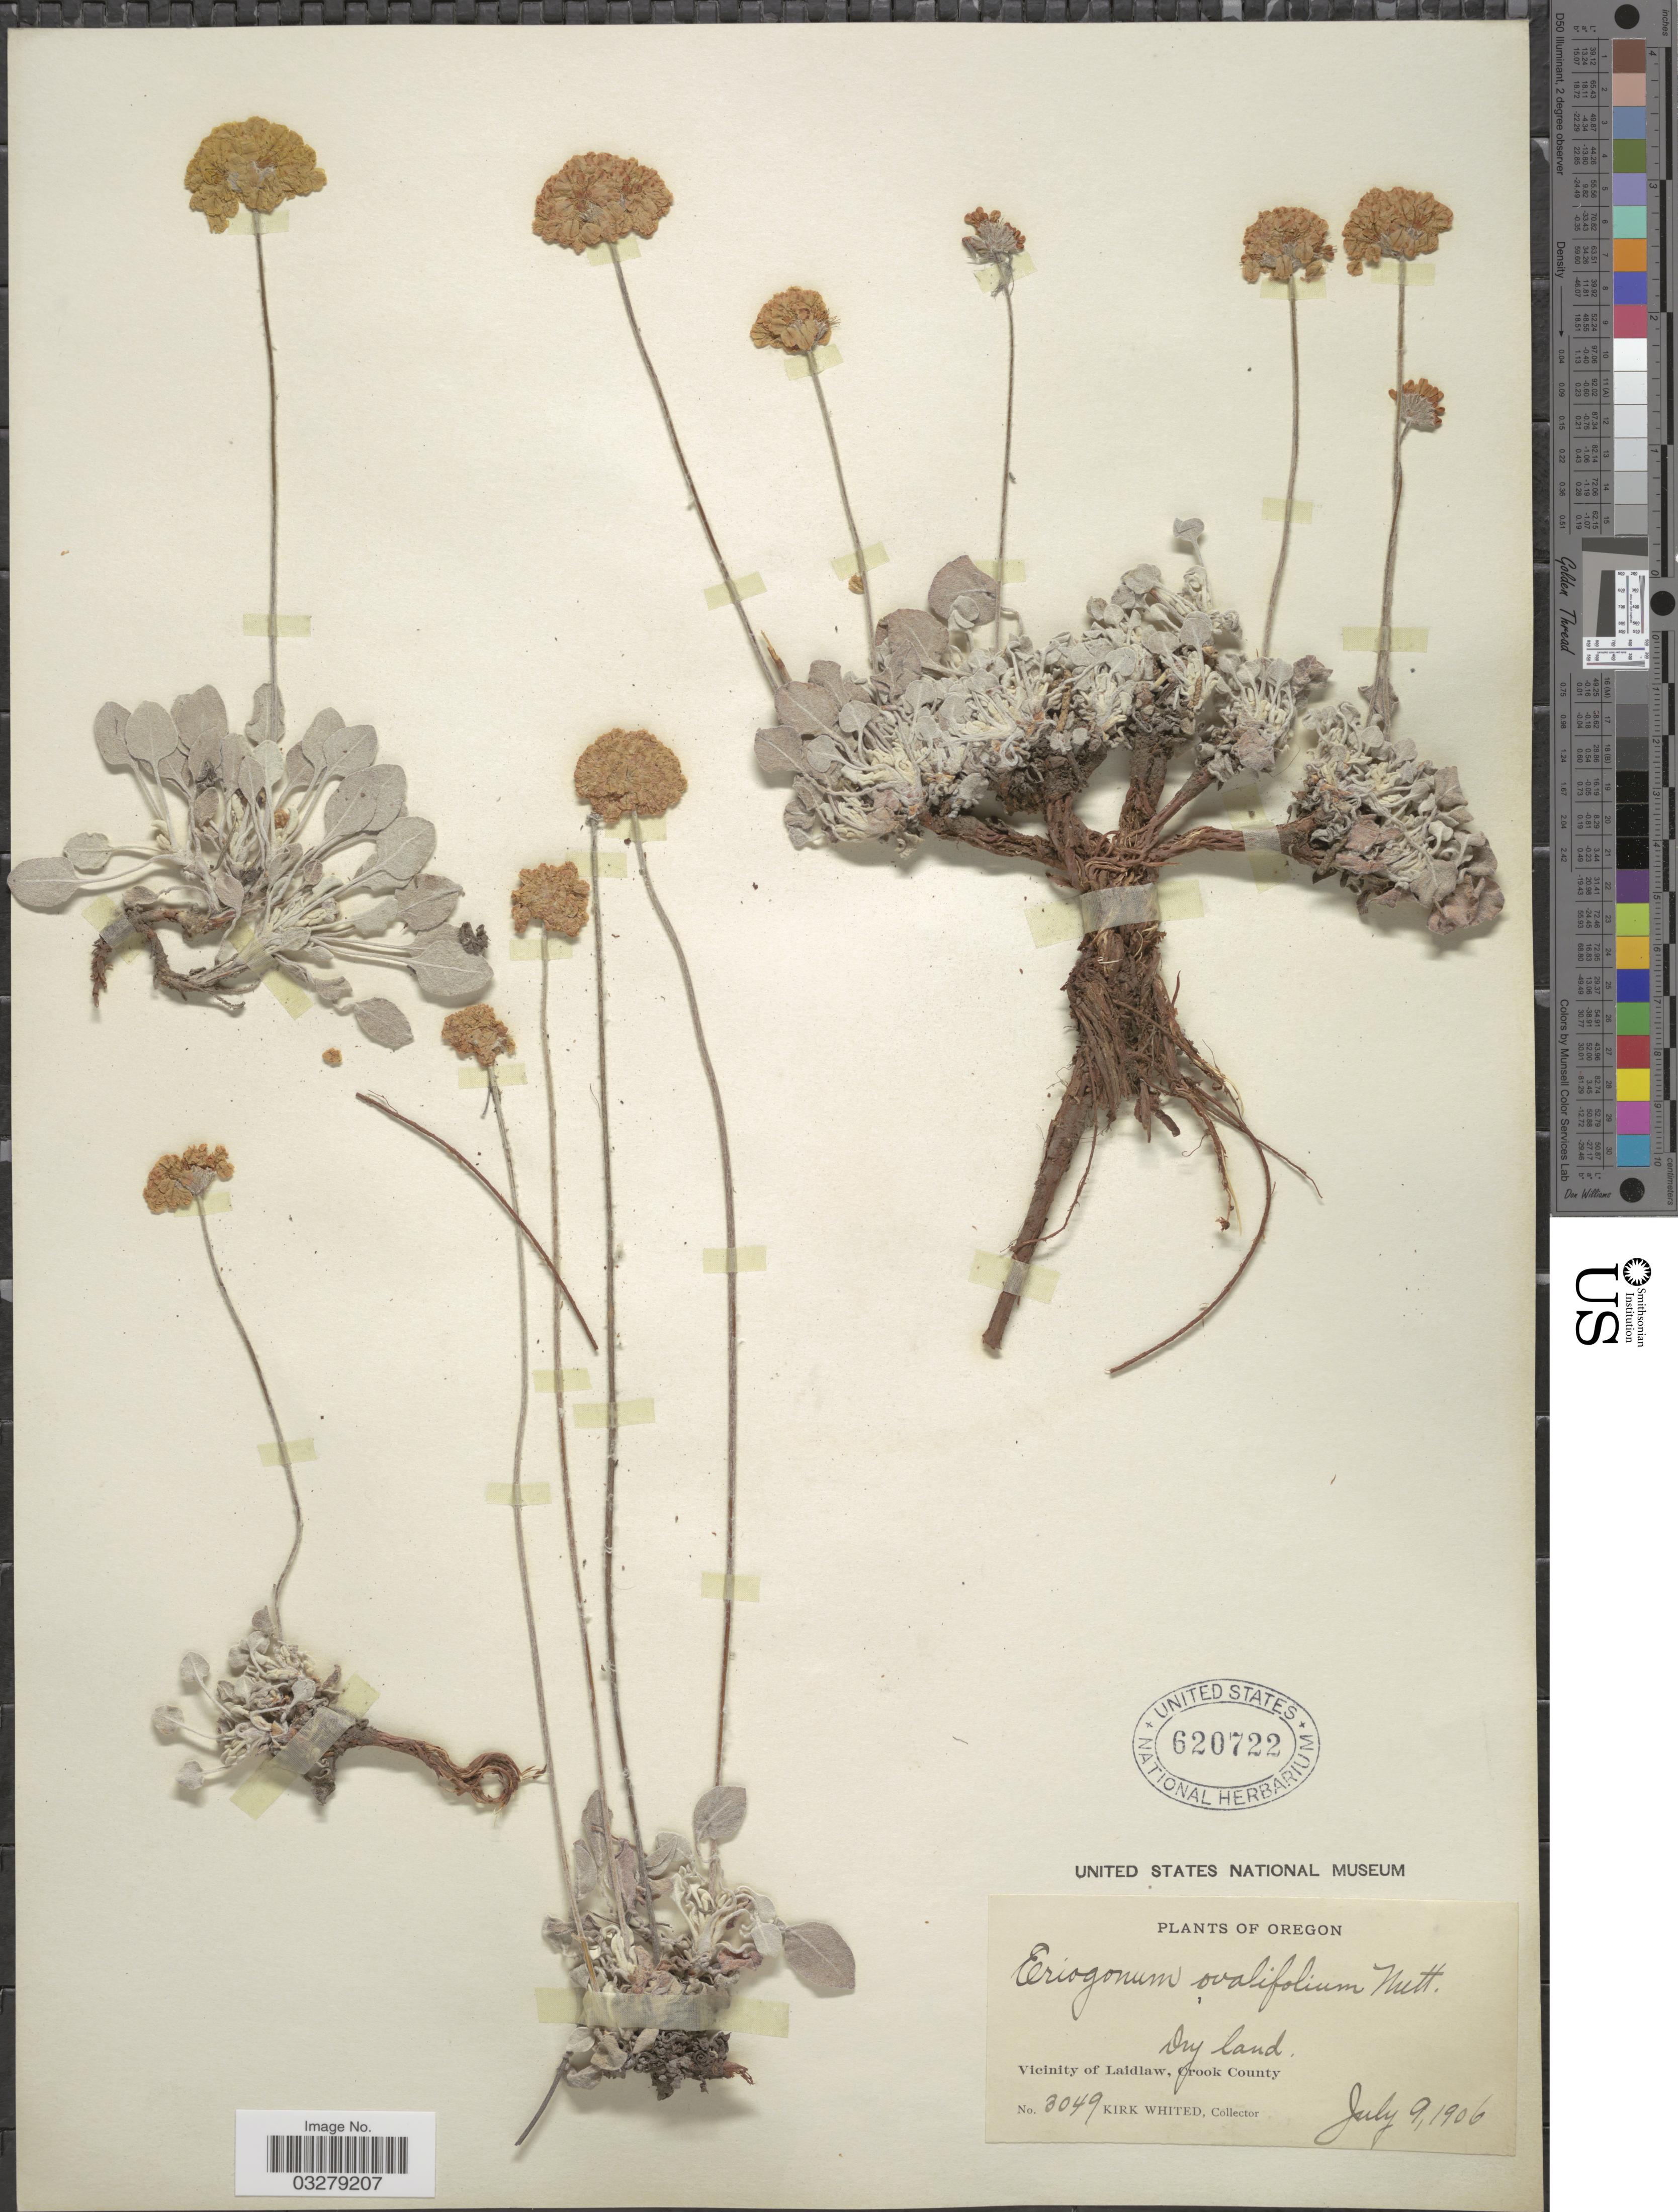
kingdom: Plantae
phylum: Tracheophyta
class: Magnoliopsida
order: Caryophyllales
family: Polygonaceae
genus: Eriogonum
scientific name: Eriogonum ovalifolium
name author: Nutt.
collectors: K. Whited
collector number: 3049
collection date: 1906-07-09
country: United States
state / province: Oregon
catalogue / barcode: US 620722